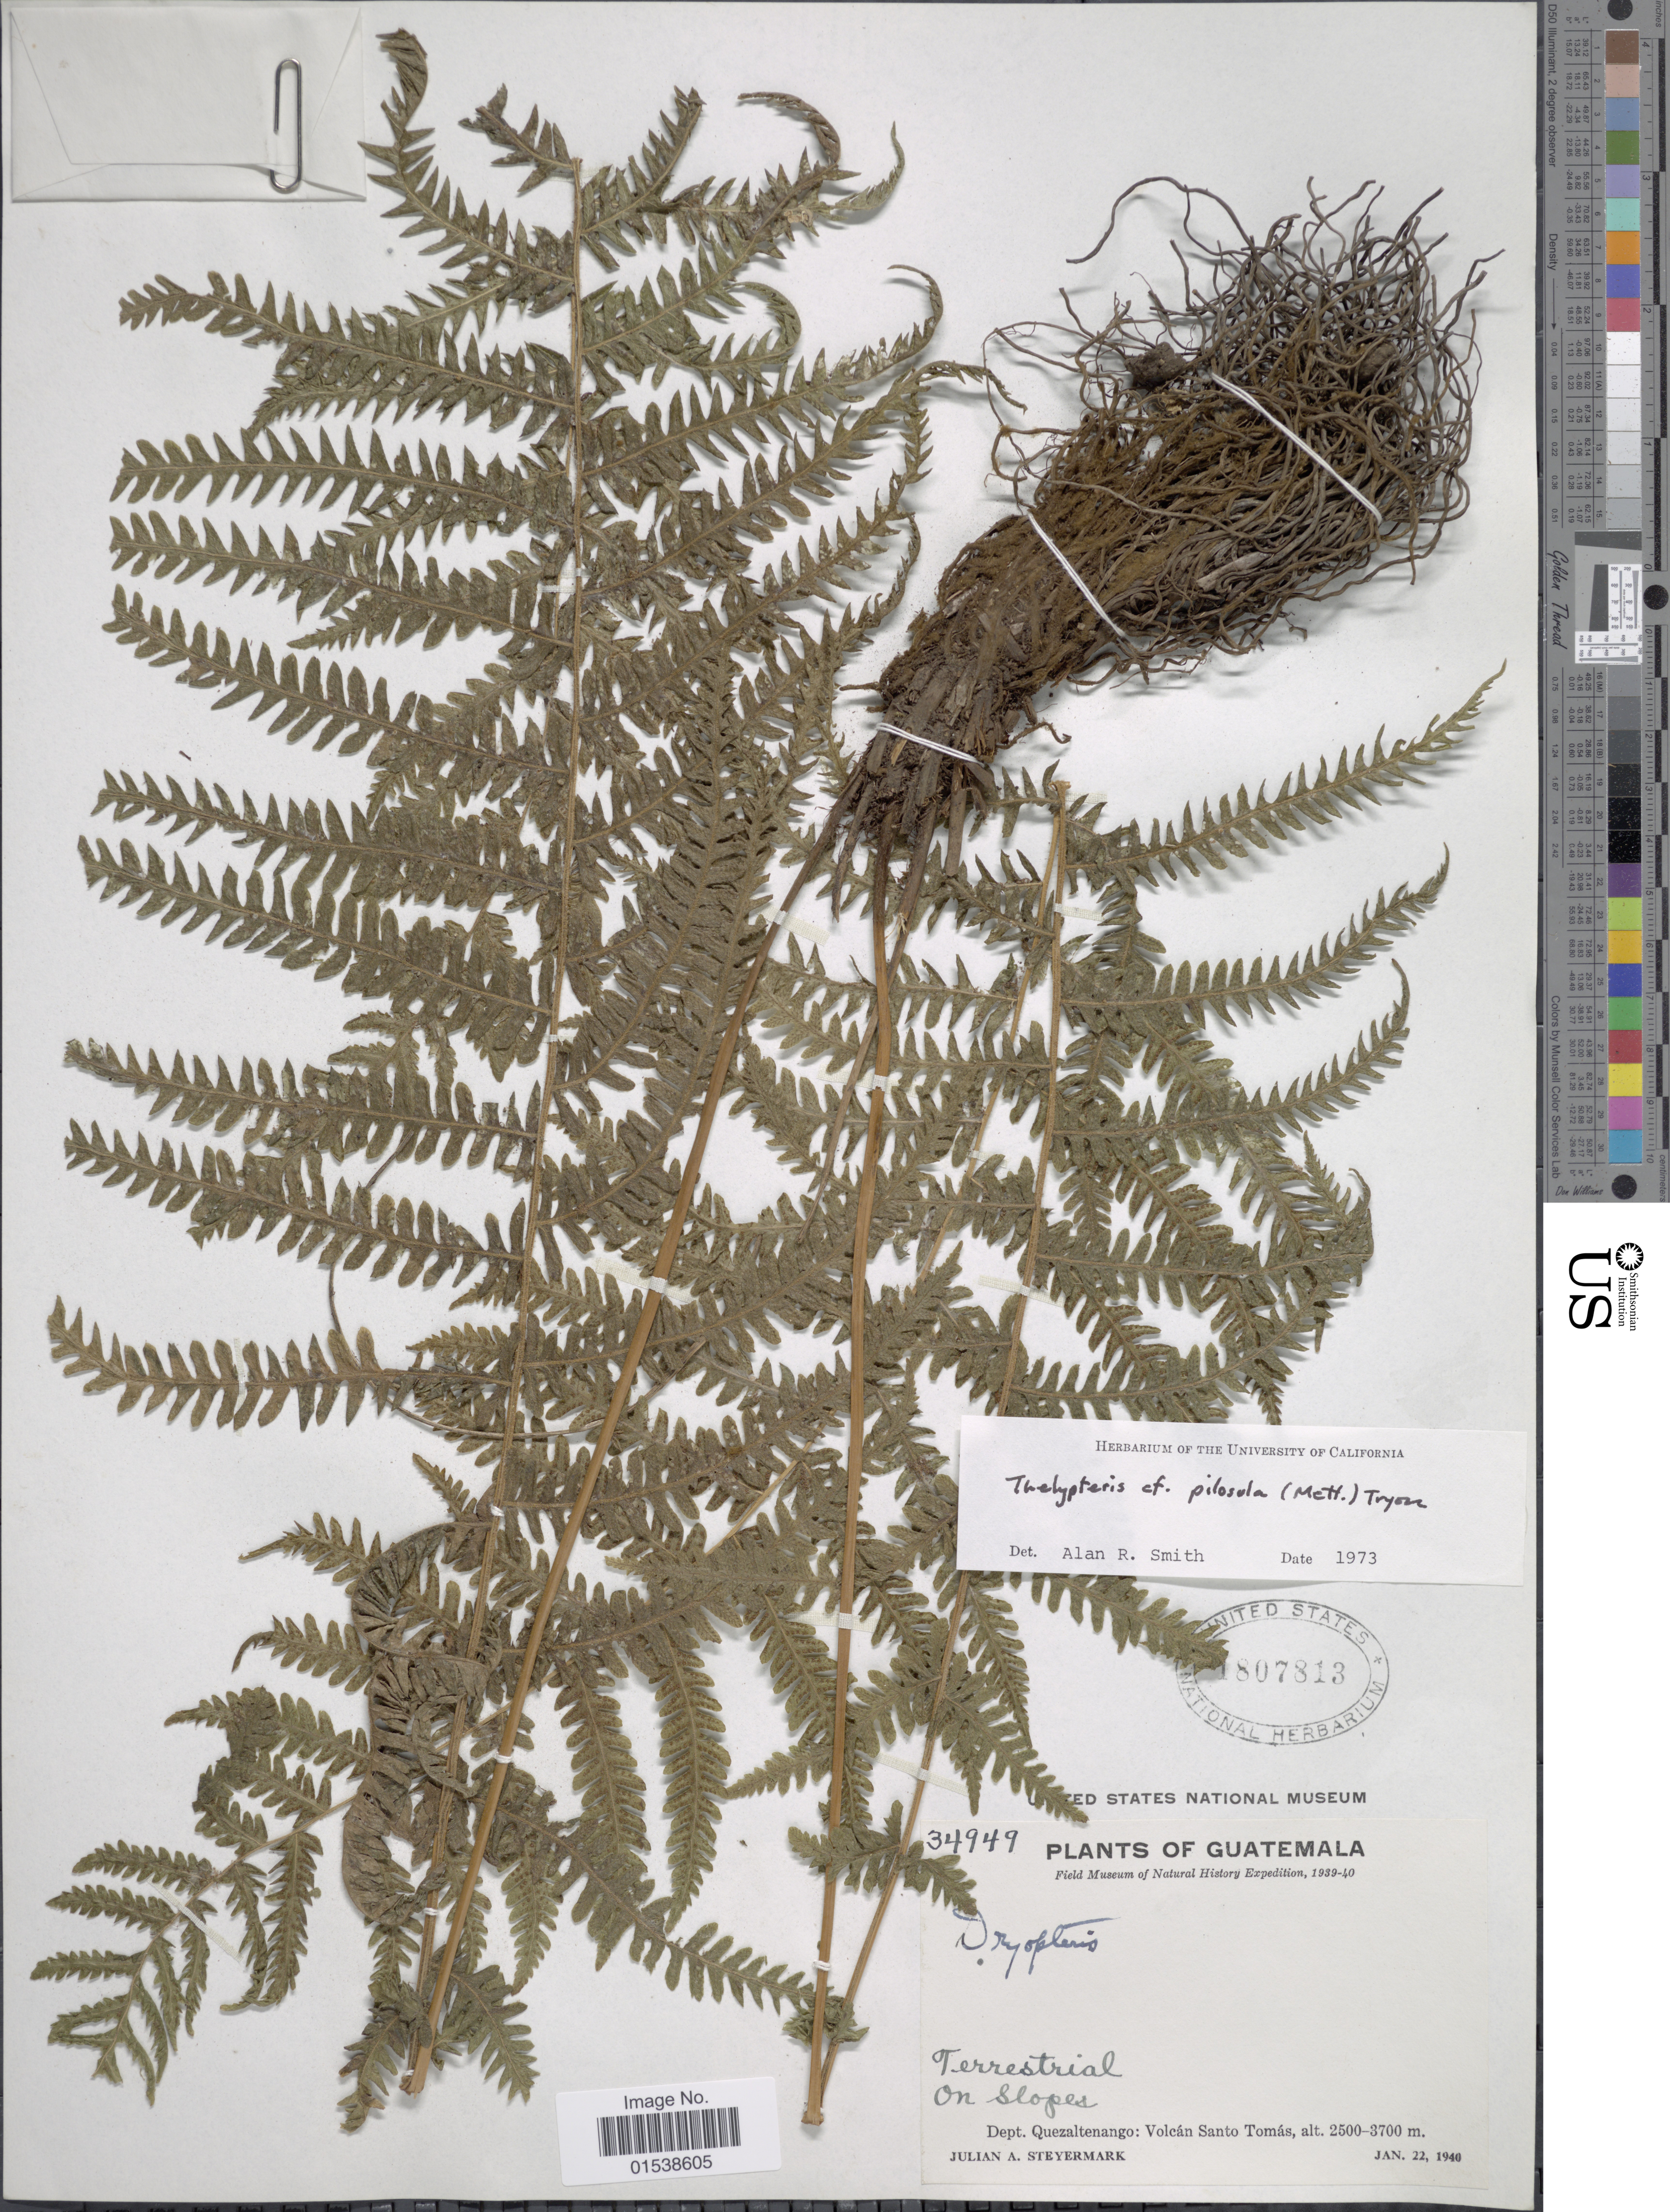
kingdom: Plantae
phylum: Tracheophyta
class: Polypodiopsida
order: Polypodiales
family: Thelypteridaceae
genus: Amauropelta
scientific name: Amauropelta pilosula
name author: (Klotzsch & H. Karst.) Á. Löve & D. Löve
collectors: J. Steyermark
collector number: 34949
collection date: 1940-01-22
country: Guatemala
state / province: Quetzaltenango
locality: Dept. Quezaltenango: Volcan Santo Tomas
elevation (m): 2500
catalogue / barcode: US 1807813